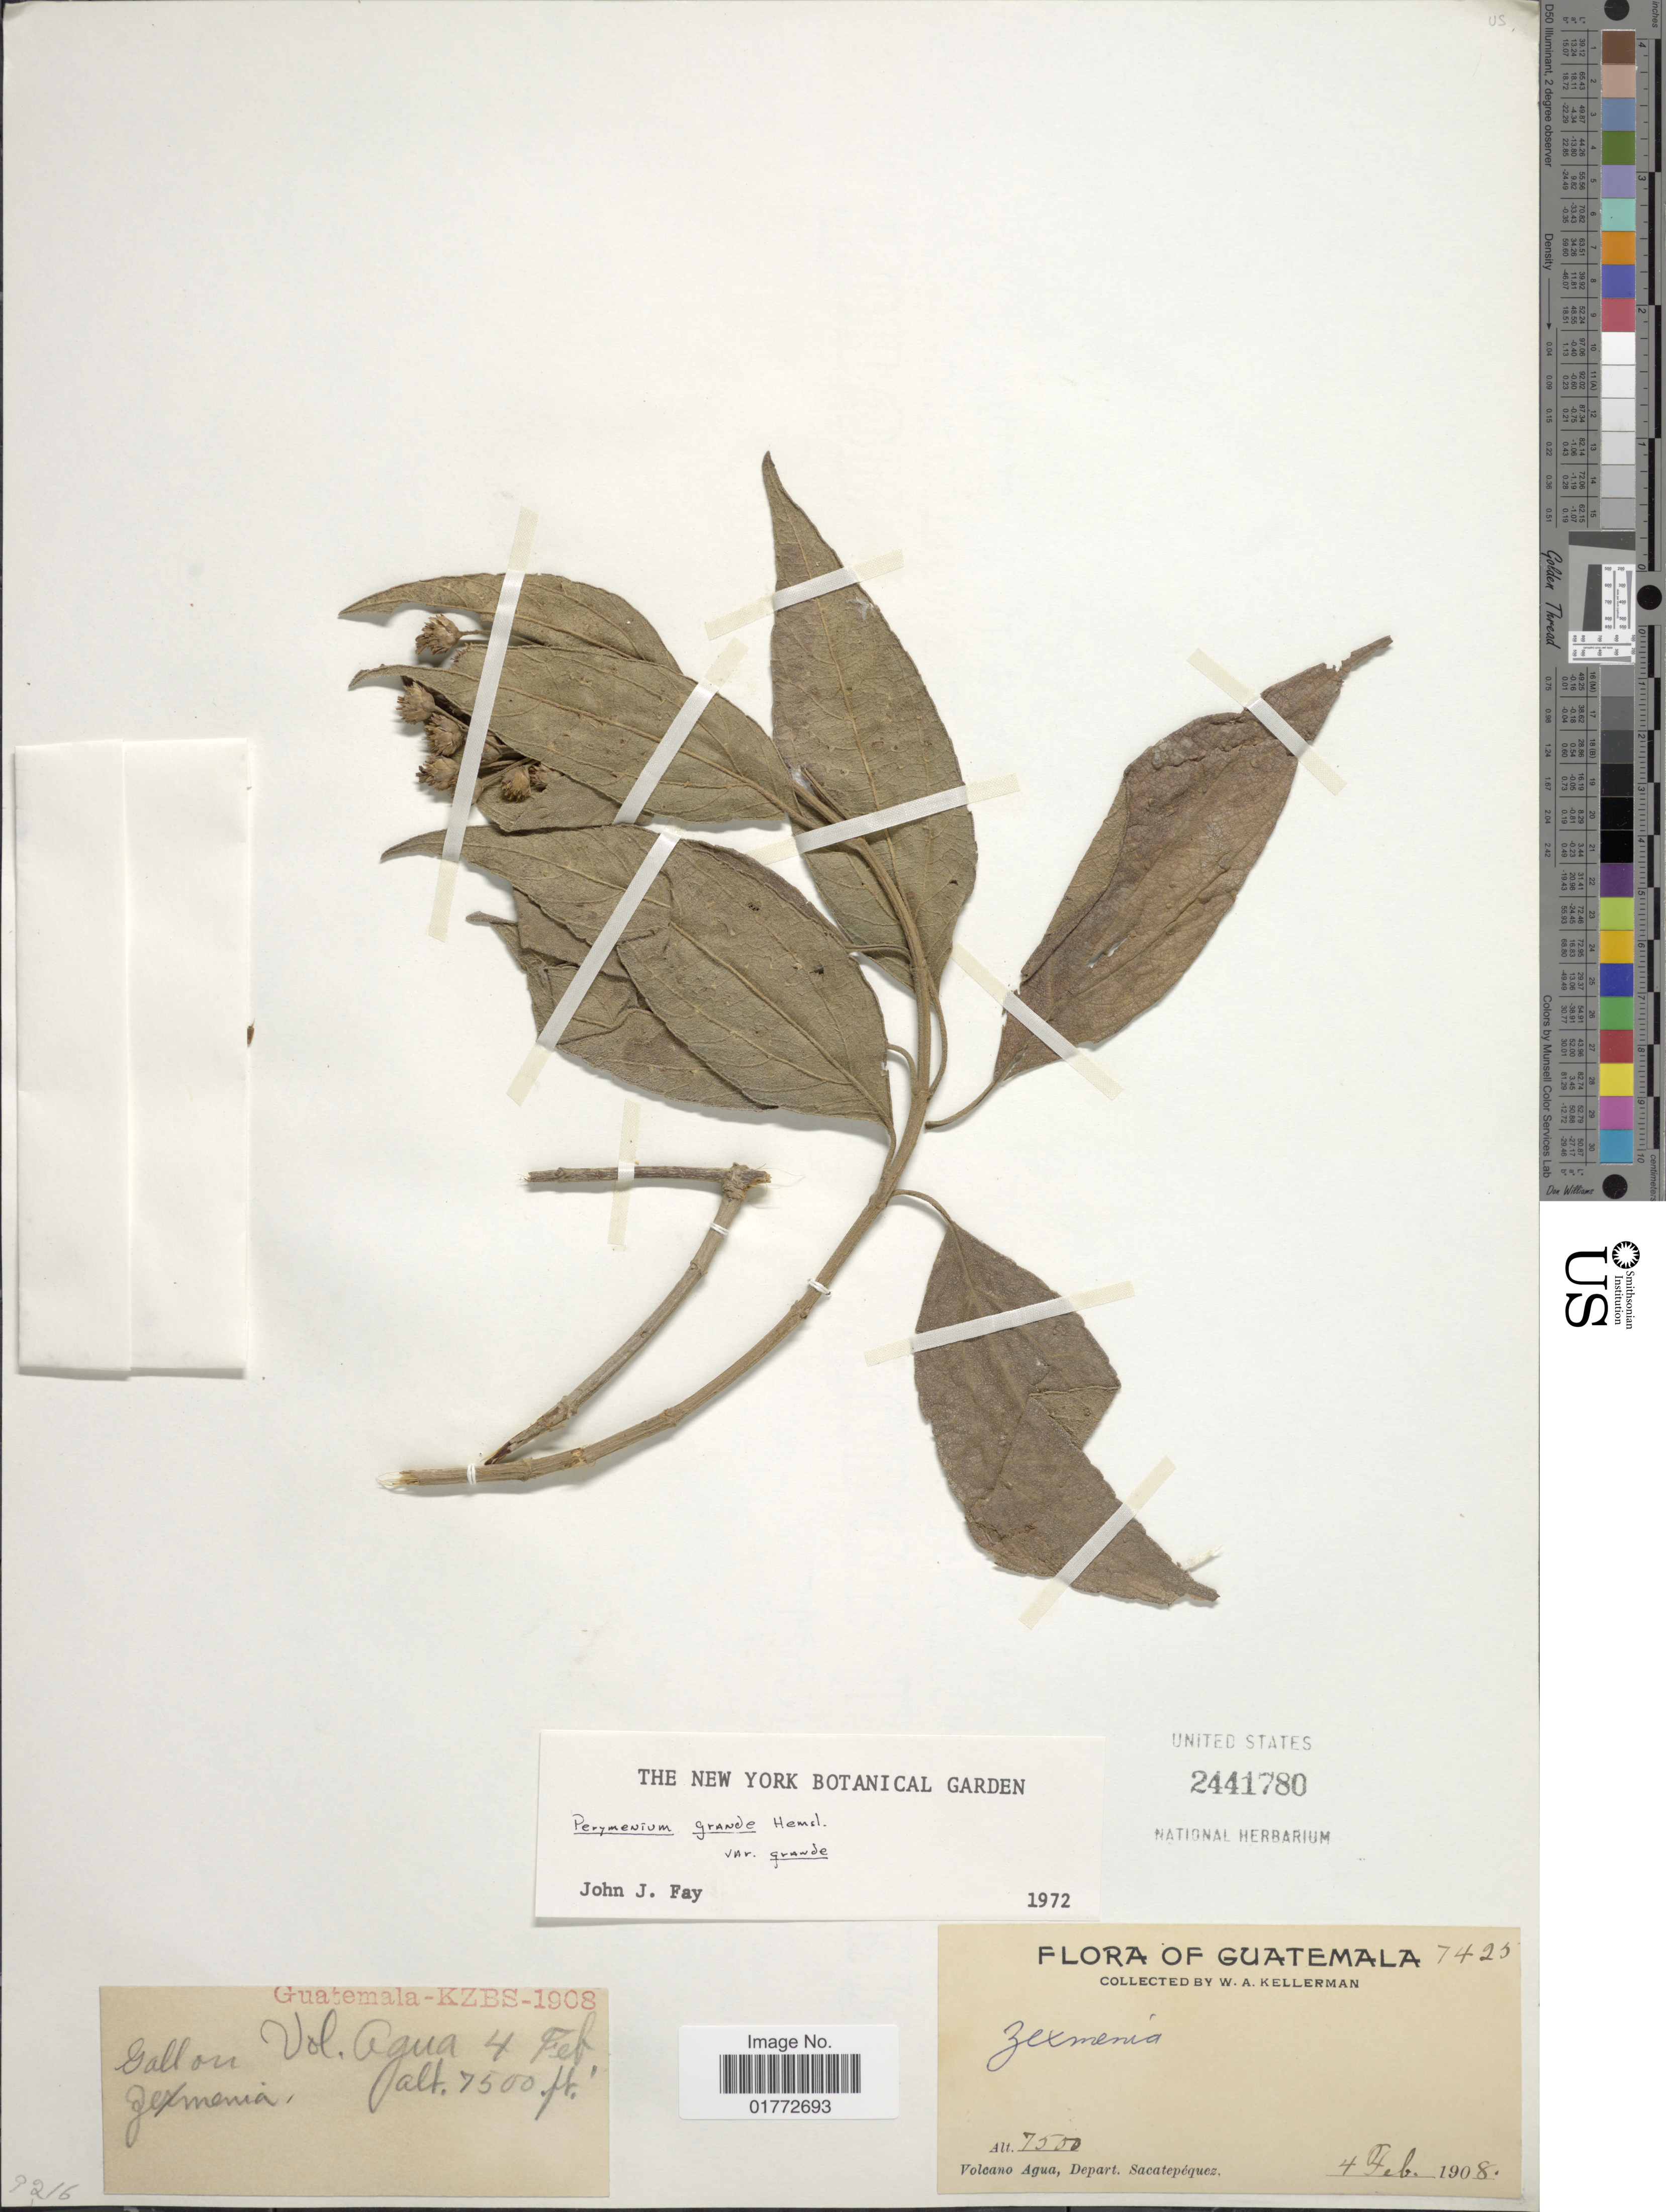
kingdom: Plantae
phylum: Tracheophyta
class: Magnoliopsida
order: Asterales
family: Asteraceae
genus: Perymenium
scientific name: Perymenium grande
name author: Hemsl.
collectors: W. Kellerman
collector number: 7425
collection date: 1908-02-04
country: Guatemala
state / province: Sacatepéquez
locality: Gall on, Volcano. Agua, Zexmenia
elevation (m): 2286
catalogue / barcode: US 2441780